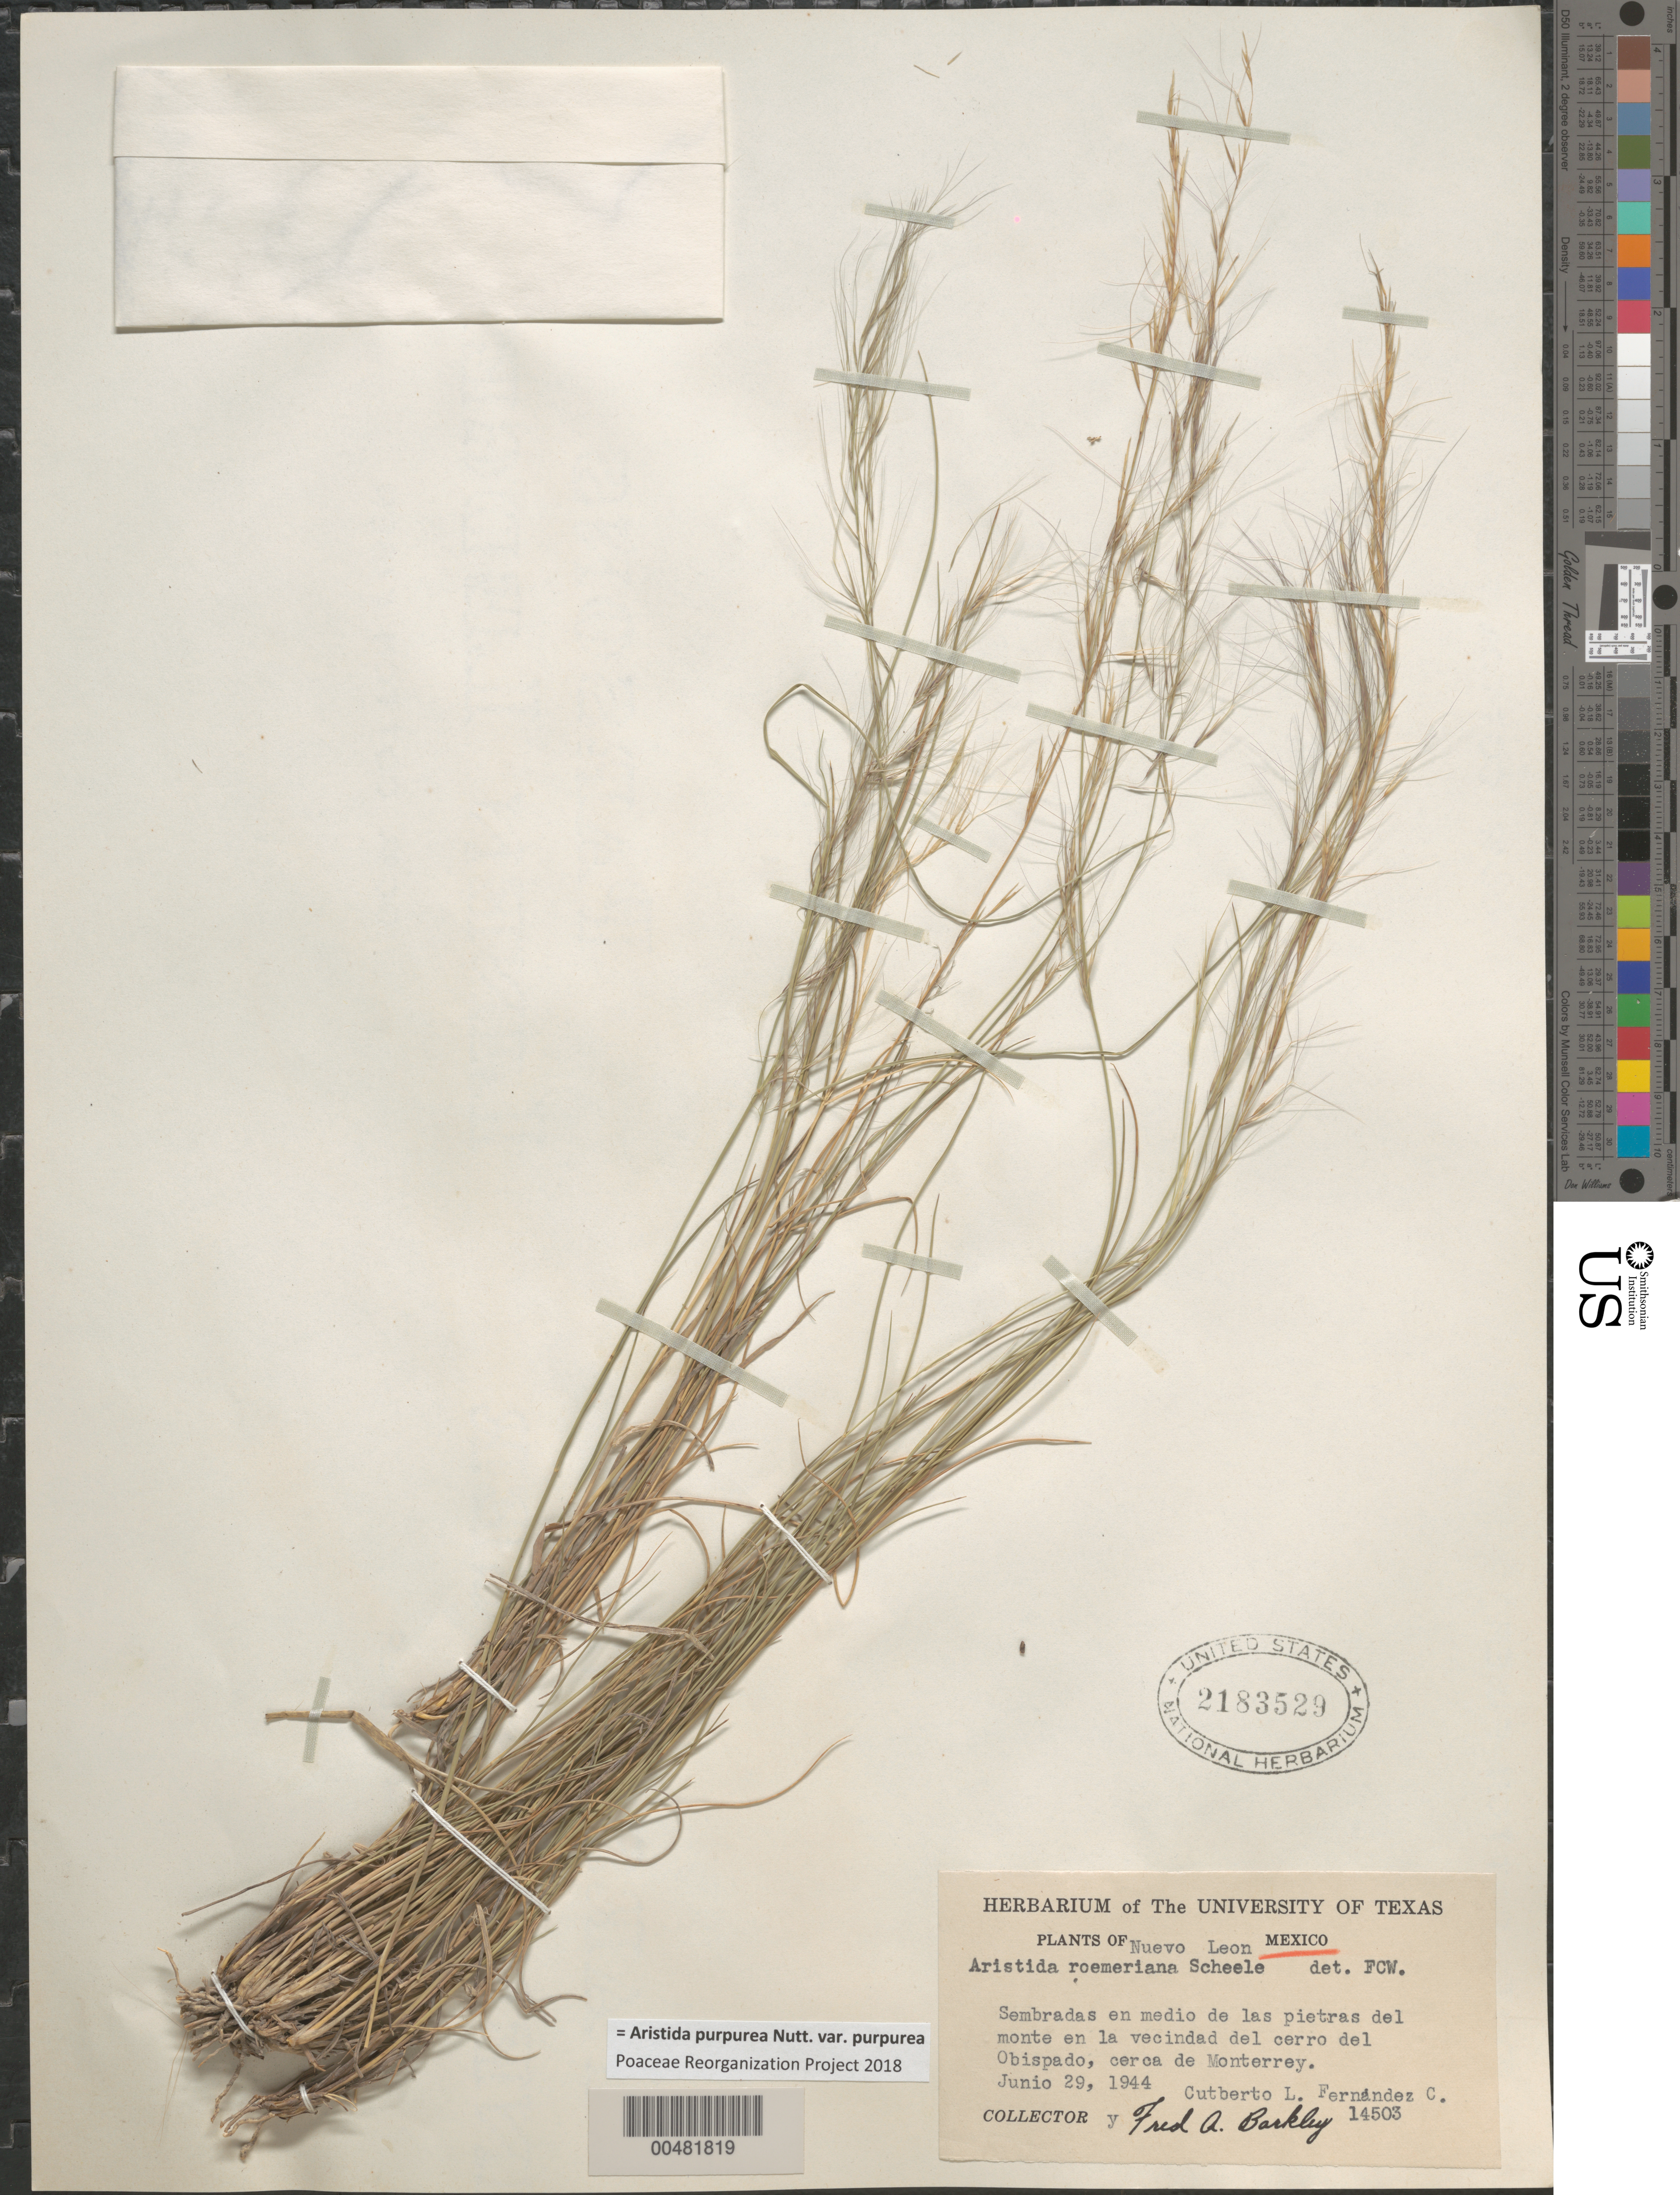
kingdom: Plantae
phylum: Tracheophyta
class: Liliopsida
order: Poales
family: Poaceae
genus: Aristida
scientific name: Aristida purpurea var. purpurea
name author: Nutt.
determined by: Poaceae Reorganization Project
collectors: C. L. Fernández C. & F. A. Barkley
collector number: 14503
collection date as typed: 29 Jun 1944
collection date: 1944-06-29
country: Mexico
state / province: Nuevo León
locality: In the vicinity of the hill of Obispado, near Monterrey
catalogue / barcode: US 2183529